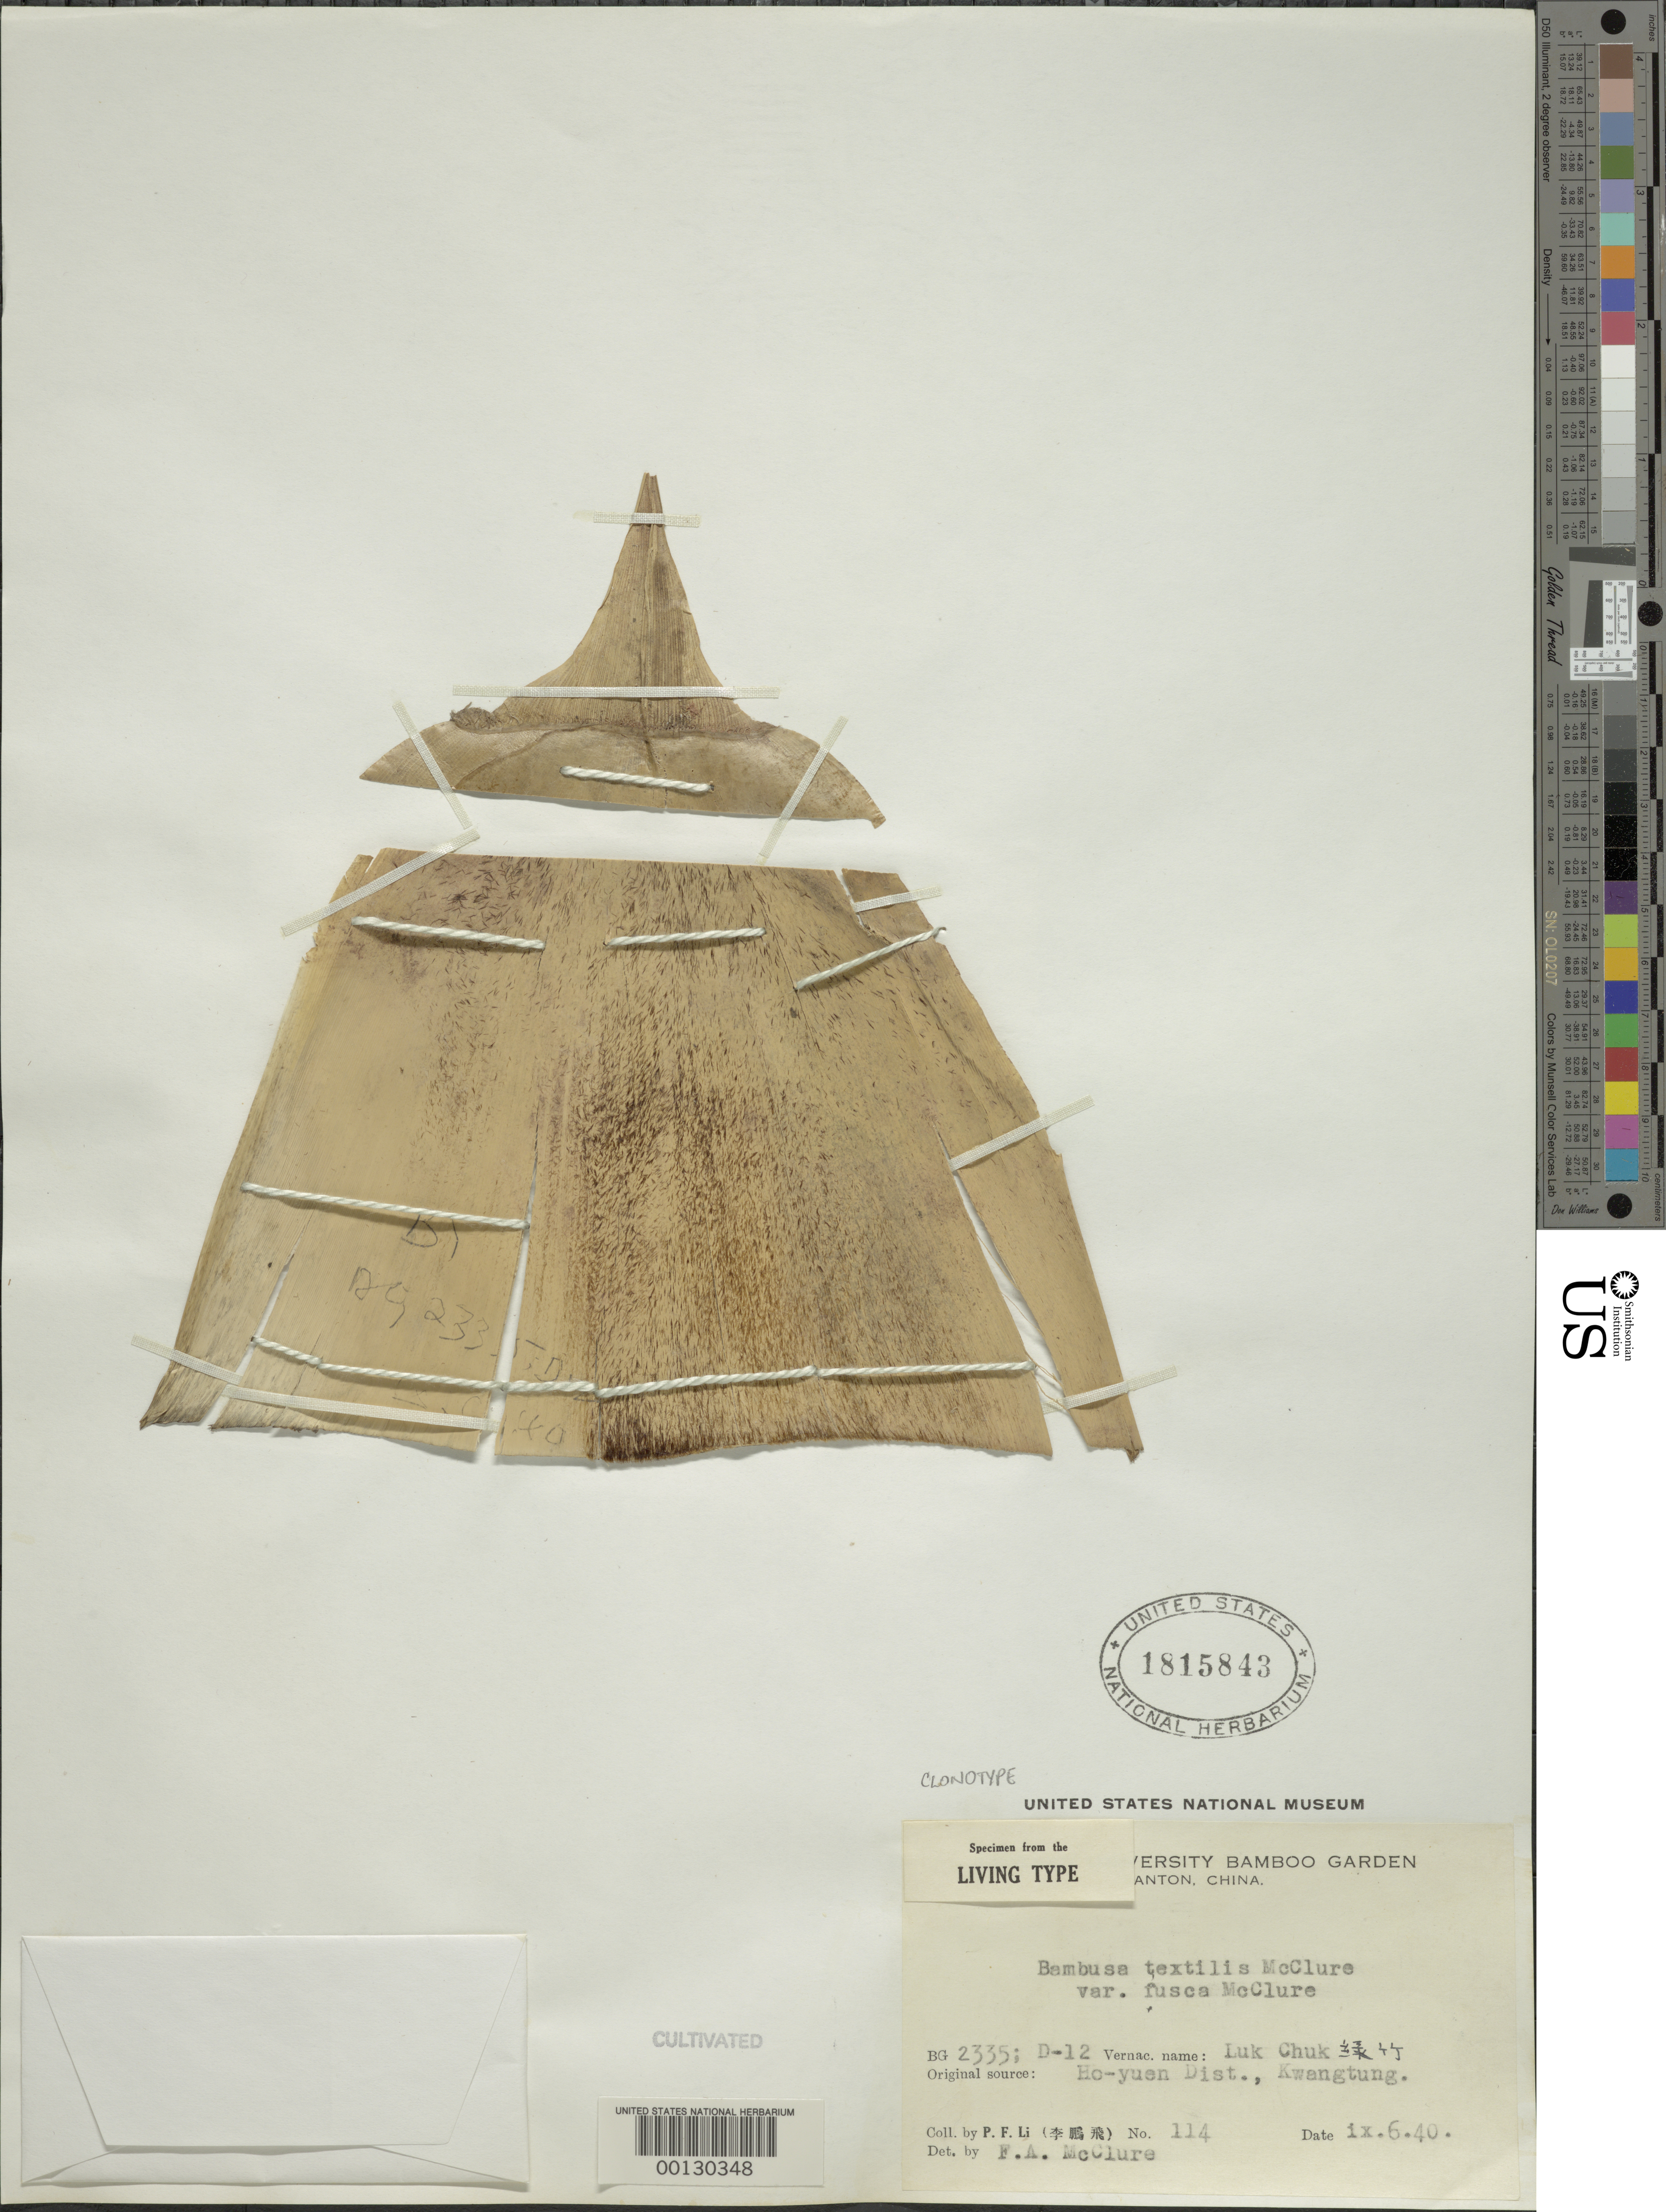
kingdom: Plantae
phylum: Tracheophyta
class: Liliopsida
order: Poales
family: Poaceae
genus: Bambusa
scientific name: Bambusa textilis var. fusca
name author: McClure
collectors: P. F. Li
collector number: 114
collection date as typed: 06 Sep 1940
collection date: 1940-09-06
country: China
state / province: Guangdong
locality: Cheung uk, 5.5 po from hoh uen city, ho-yuen dist.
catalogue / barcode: US 1815843